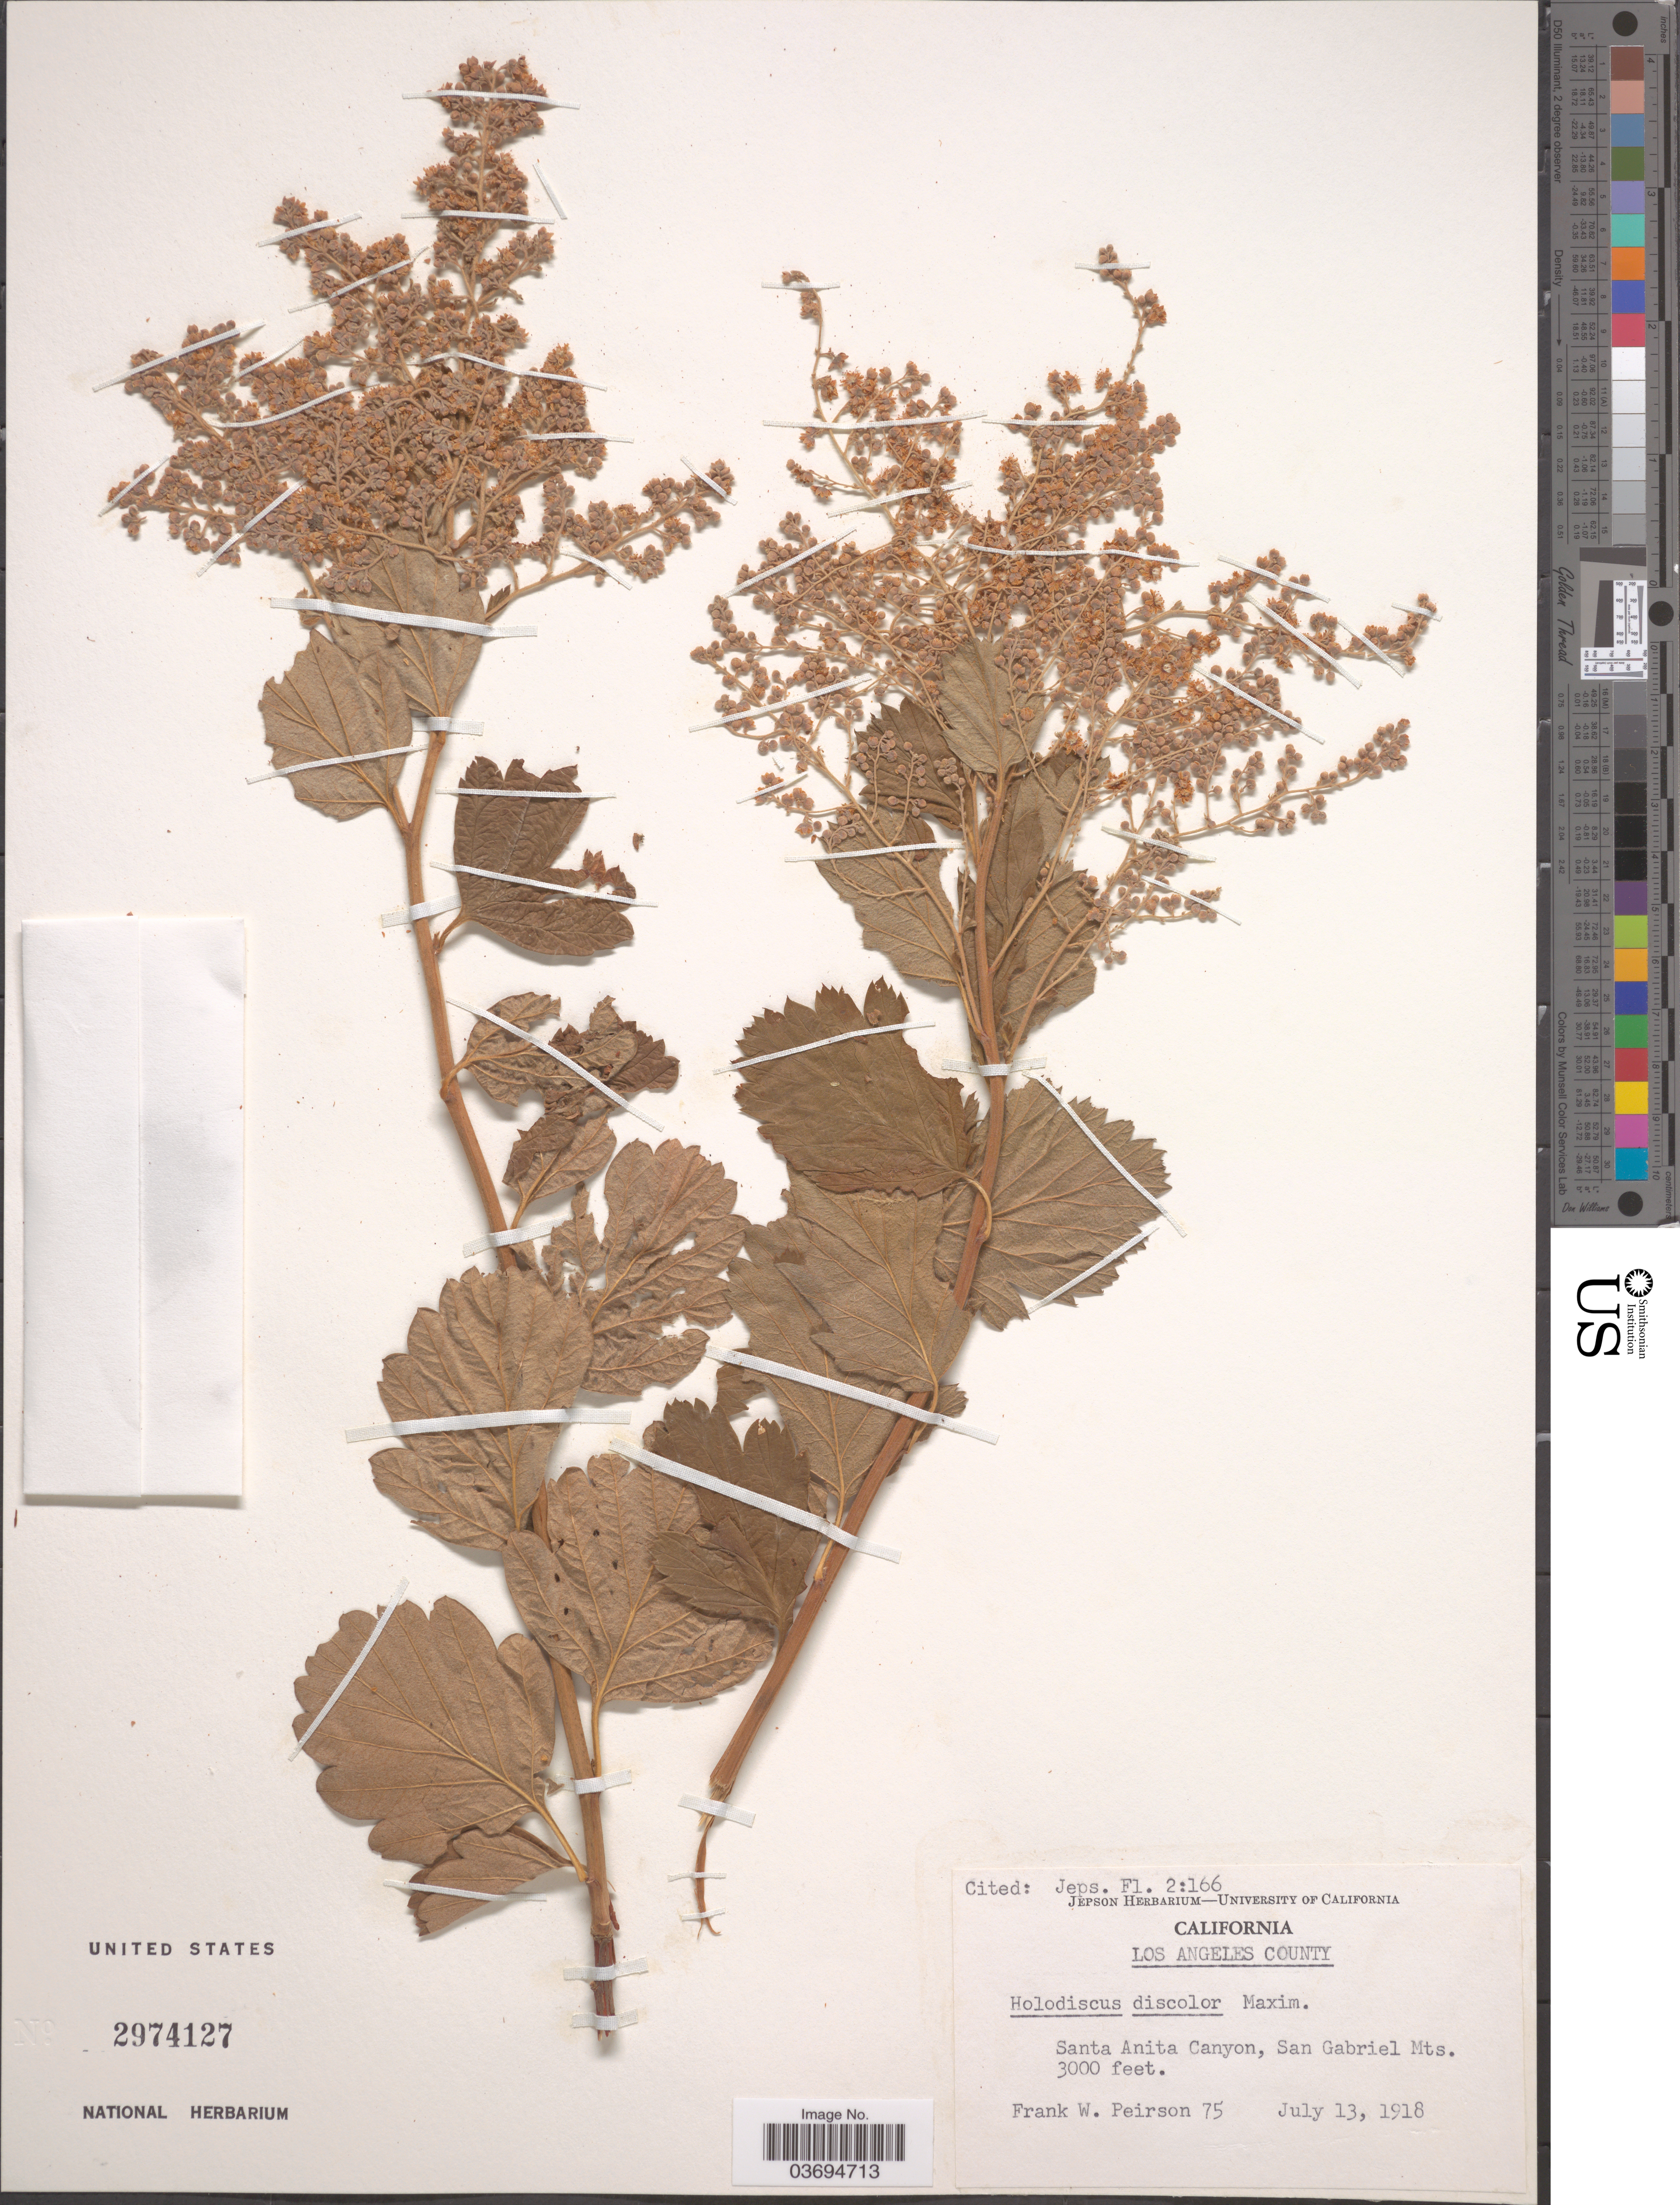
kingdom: Plantae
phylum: Tracheophyta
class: Magnoliopsida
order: Rosales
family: Rosaceae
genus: Holodiscus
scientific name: Holodiscus discolor var. discolor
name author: (Pursh) Maxim.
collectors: F. Peirson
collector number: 75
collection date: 1918-07-13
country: United States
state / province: California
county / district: Los Angeles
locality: Los Angeles County. Santa Anita Canyon, San Gabriel Mts.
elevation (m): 914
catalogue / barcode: US 2974127